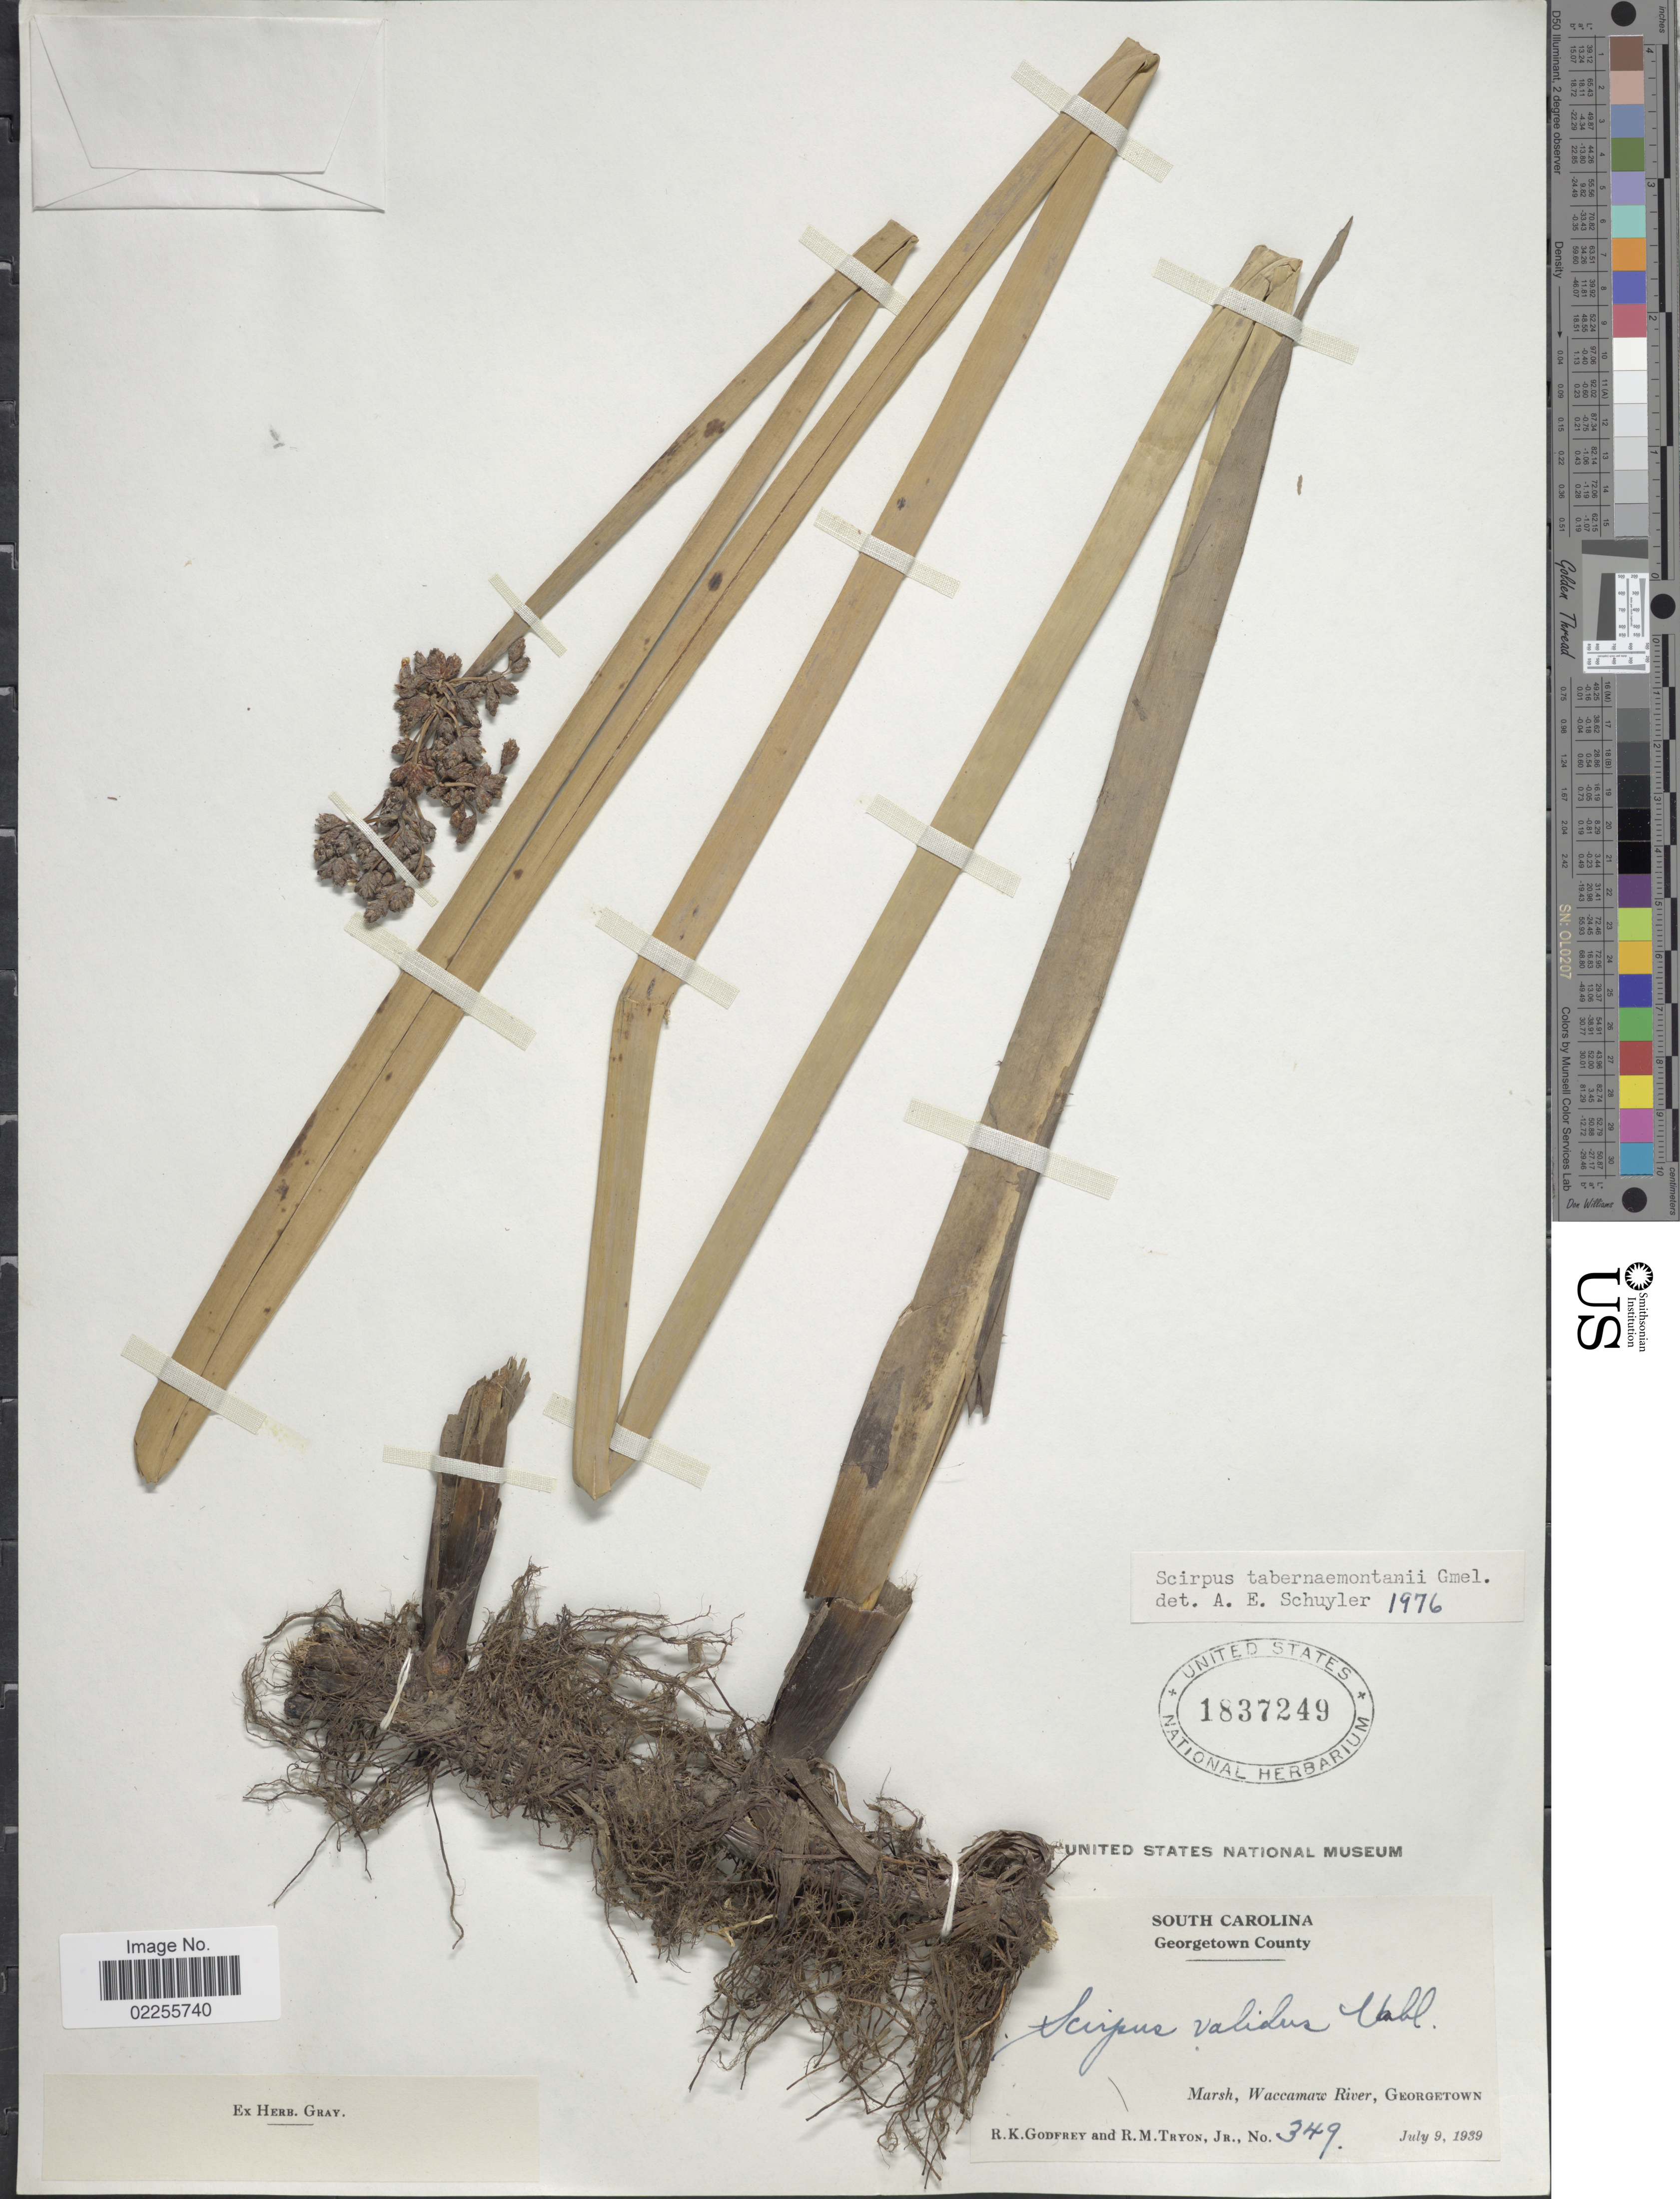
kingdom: Plantae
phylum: Tracheophyta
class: Liliopsida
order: Poales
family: Cyperaceae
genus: Schoenoplectus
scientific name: Schoenoplectus tabernaemontani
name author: (C.C. Gmel.) Palla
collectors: R. K. Godfrey & R. M. Tryon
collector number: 349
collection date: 1939-07-09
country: United States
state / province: South Carolina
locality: Georgetown County, marsh, Waccamaw River, Georgetown.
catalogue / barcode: US 1837249